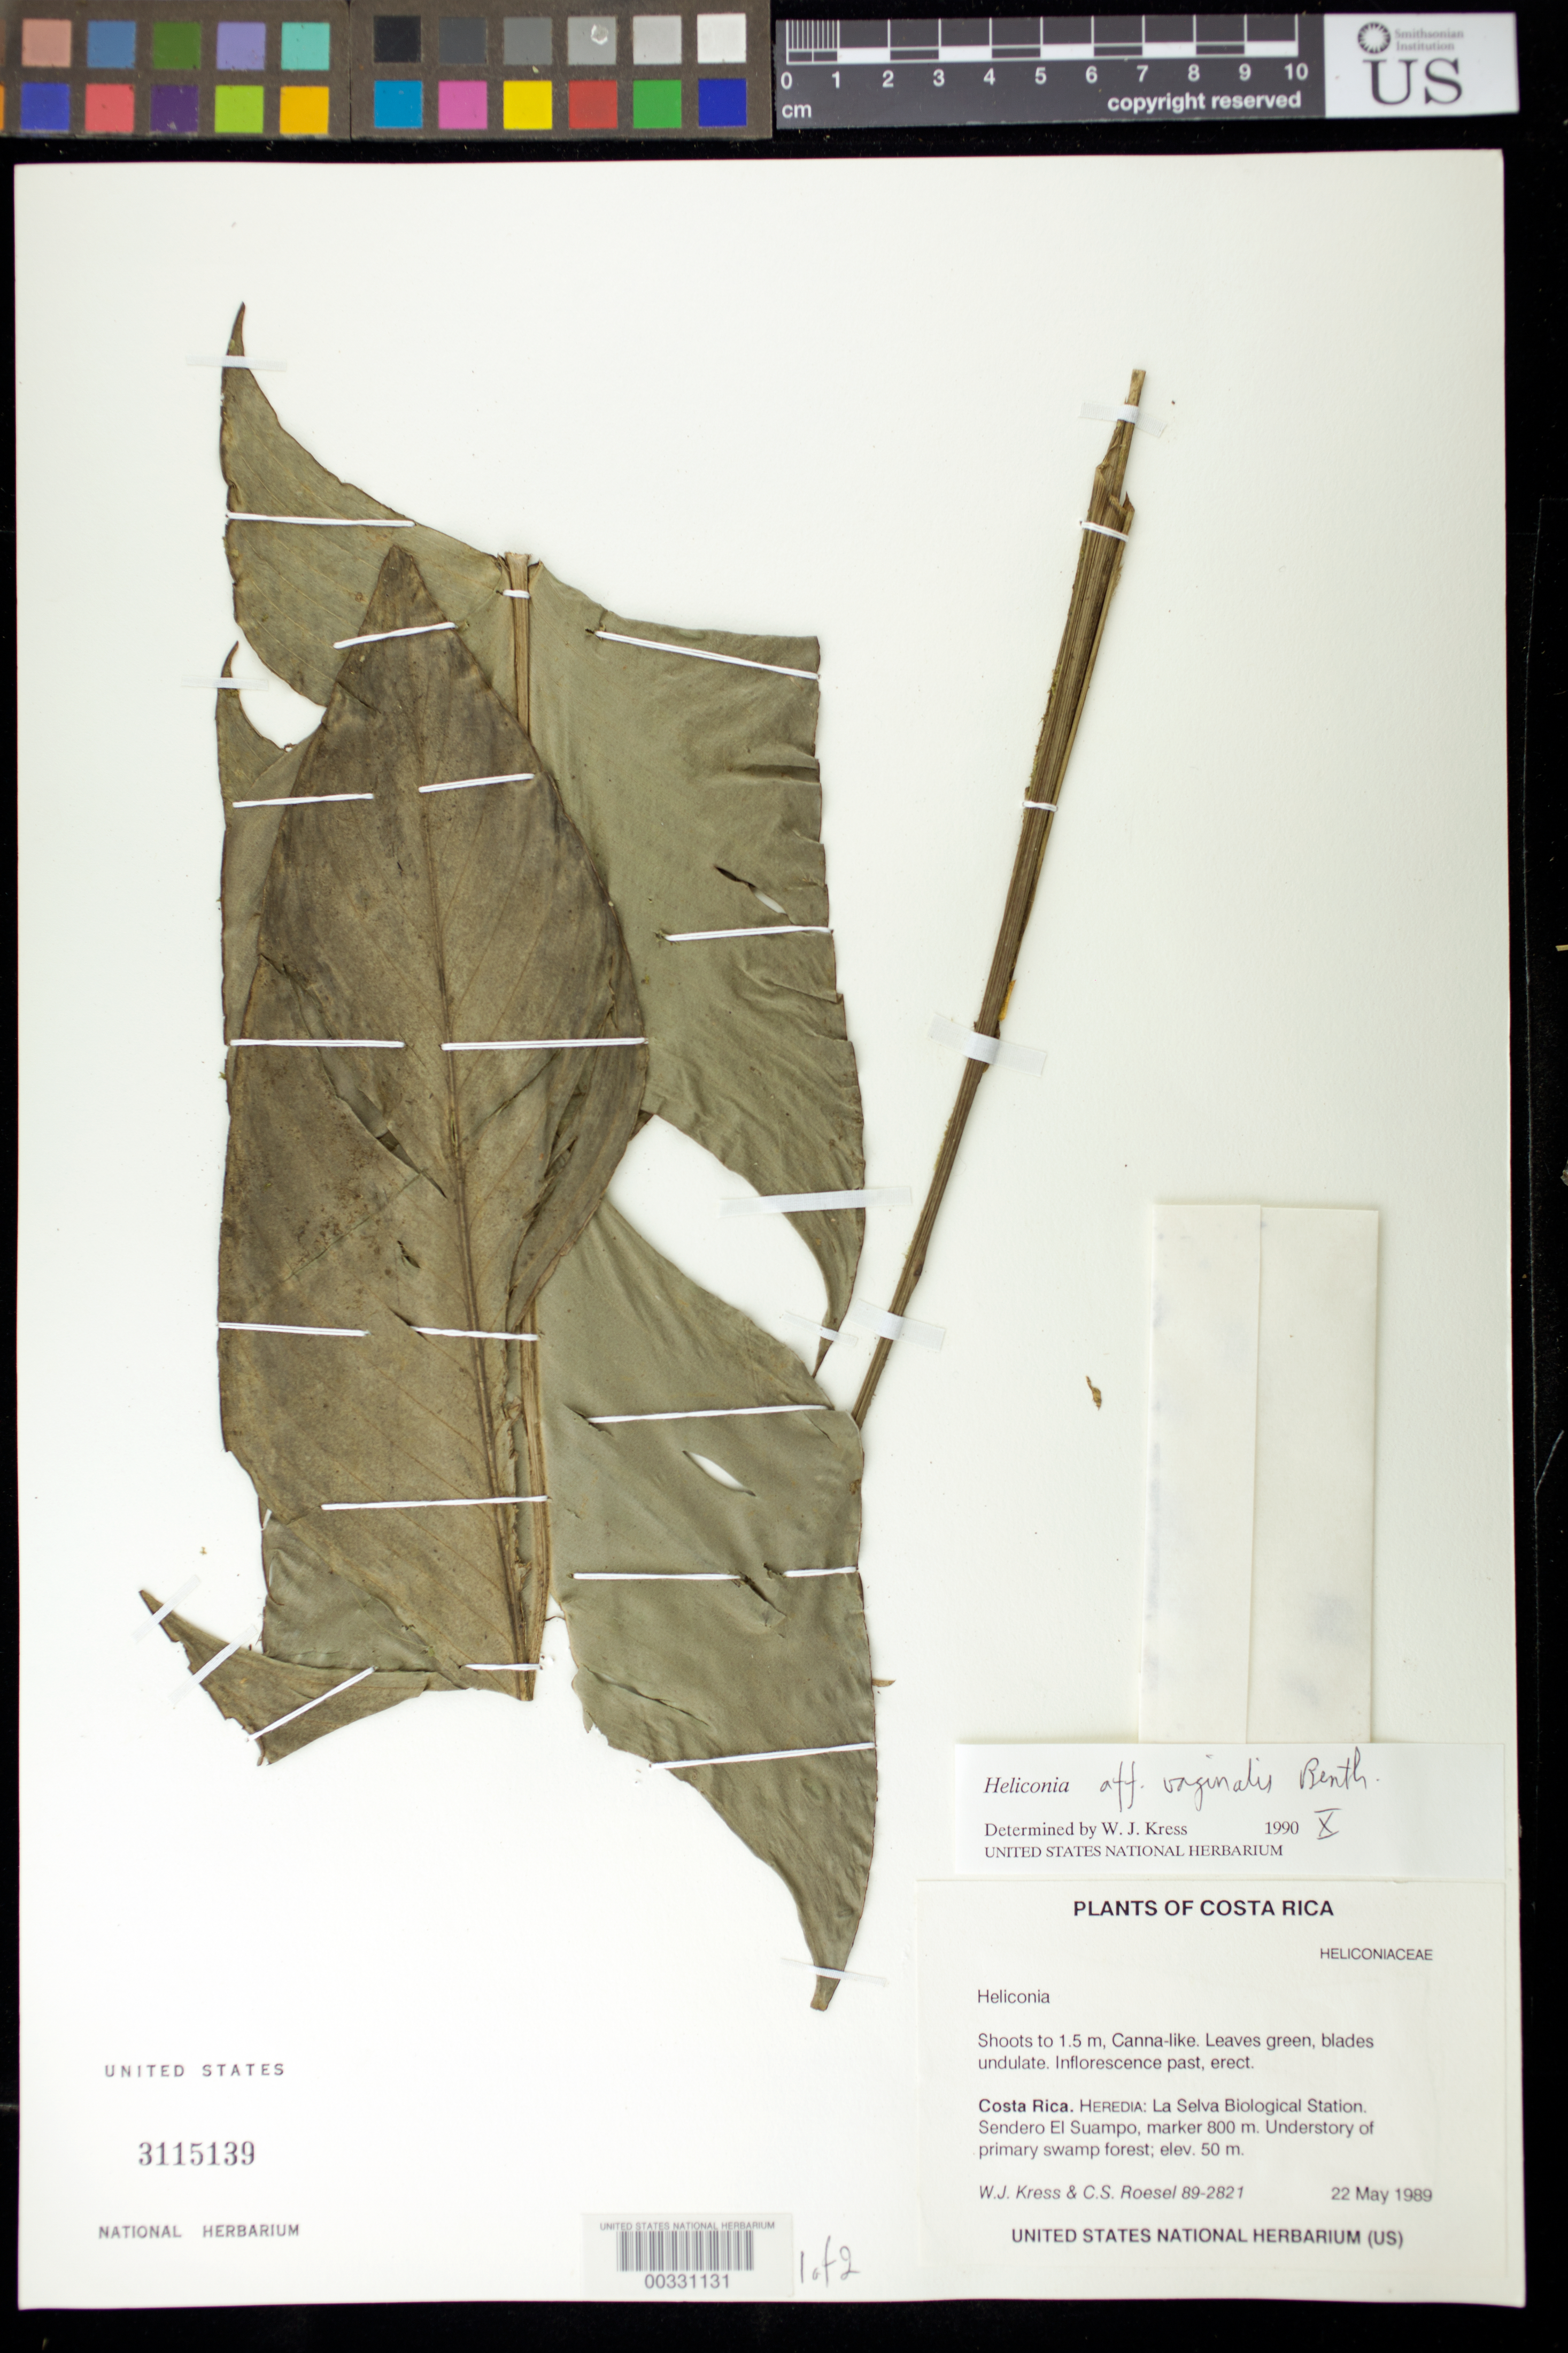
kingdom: Plantae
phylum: Tracheophyta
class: Liliopsida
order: Zingiberales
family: Heliconiaceae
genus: Heliconia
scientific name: Heliconia vaginalis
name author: Benth.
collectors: W. J. Kress & C. S. Roesel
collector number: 89-2821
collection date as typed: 22 May 1989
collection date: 1989-05-22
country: Costa Rica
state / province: Heredia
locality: La selva biological station, sendero el suampo, marker 800 m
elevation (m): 50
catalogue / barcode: US 3115139